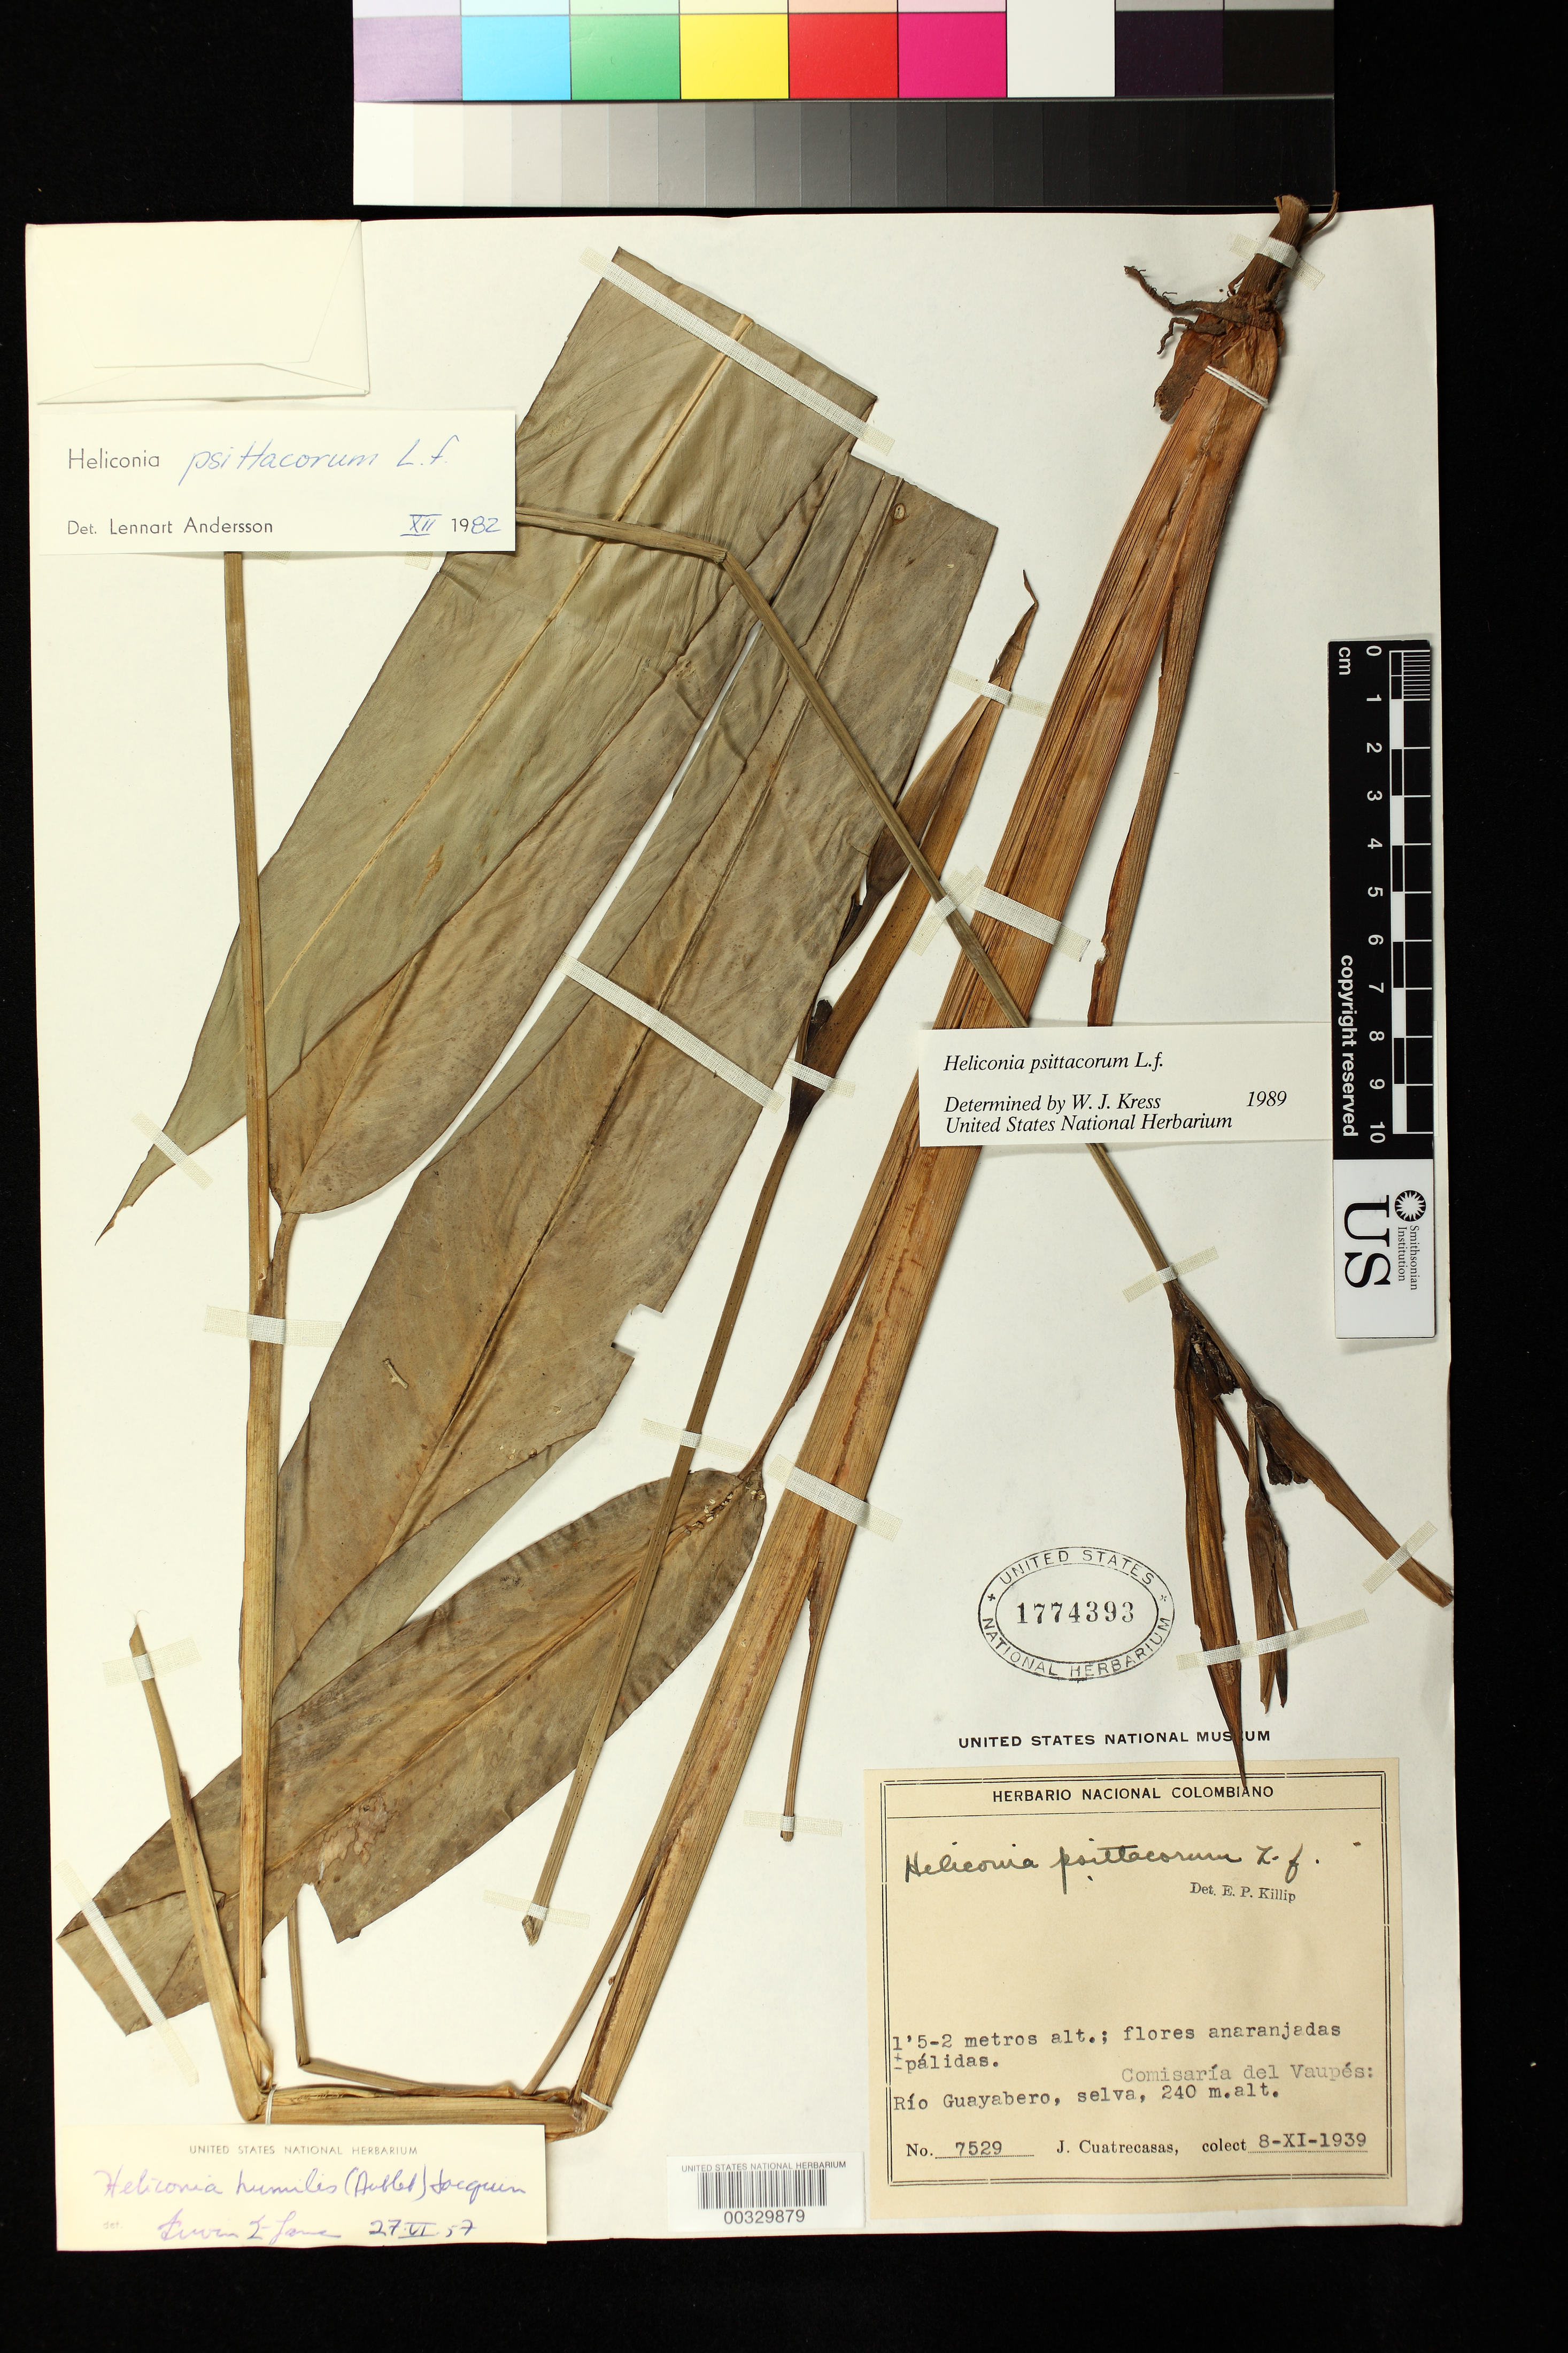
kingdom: Plantae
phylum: Tracheophyta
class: Liliopsida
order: Zingiberales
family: Heliconiaceae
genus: Heliconia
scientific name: Heliconia psittacorum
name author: L. f.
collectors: J. Cuatrecasas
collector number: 7529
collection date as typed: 08 Nov 1939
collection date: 1939-11-08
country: Colombia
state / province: Vaupés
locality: Rio Guayabero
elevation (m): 240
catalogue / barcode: US 1774393